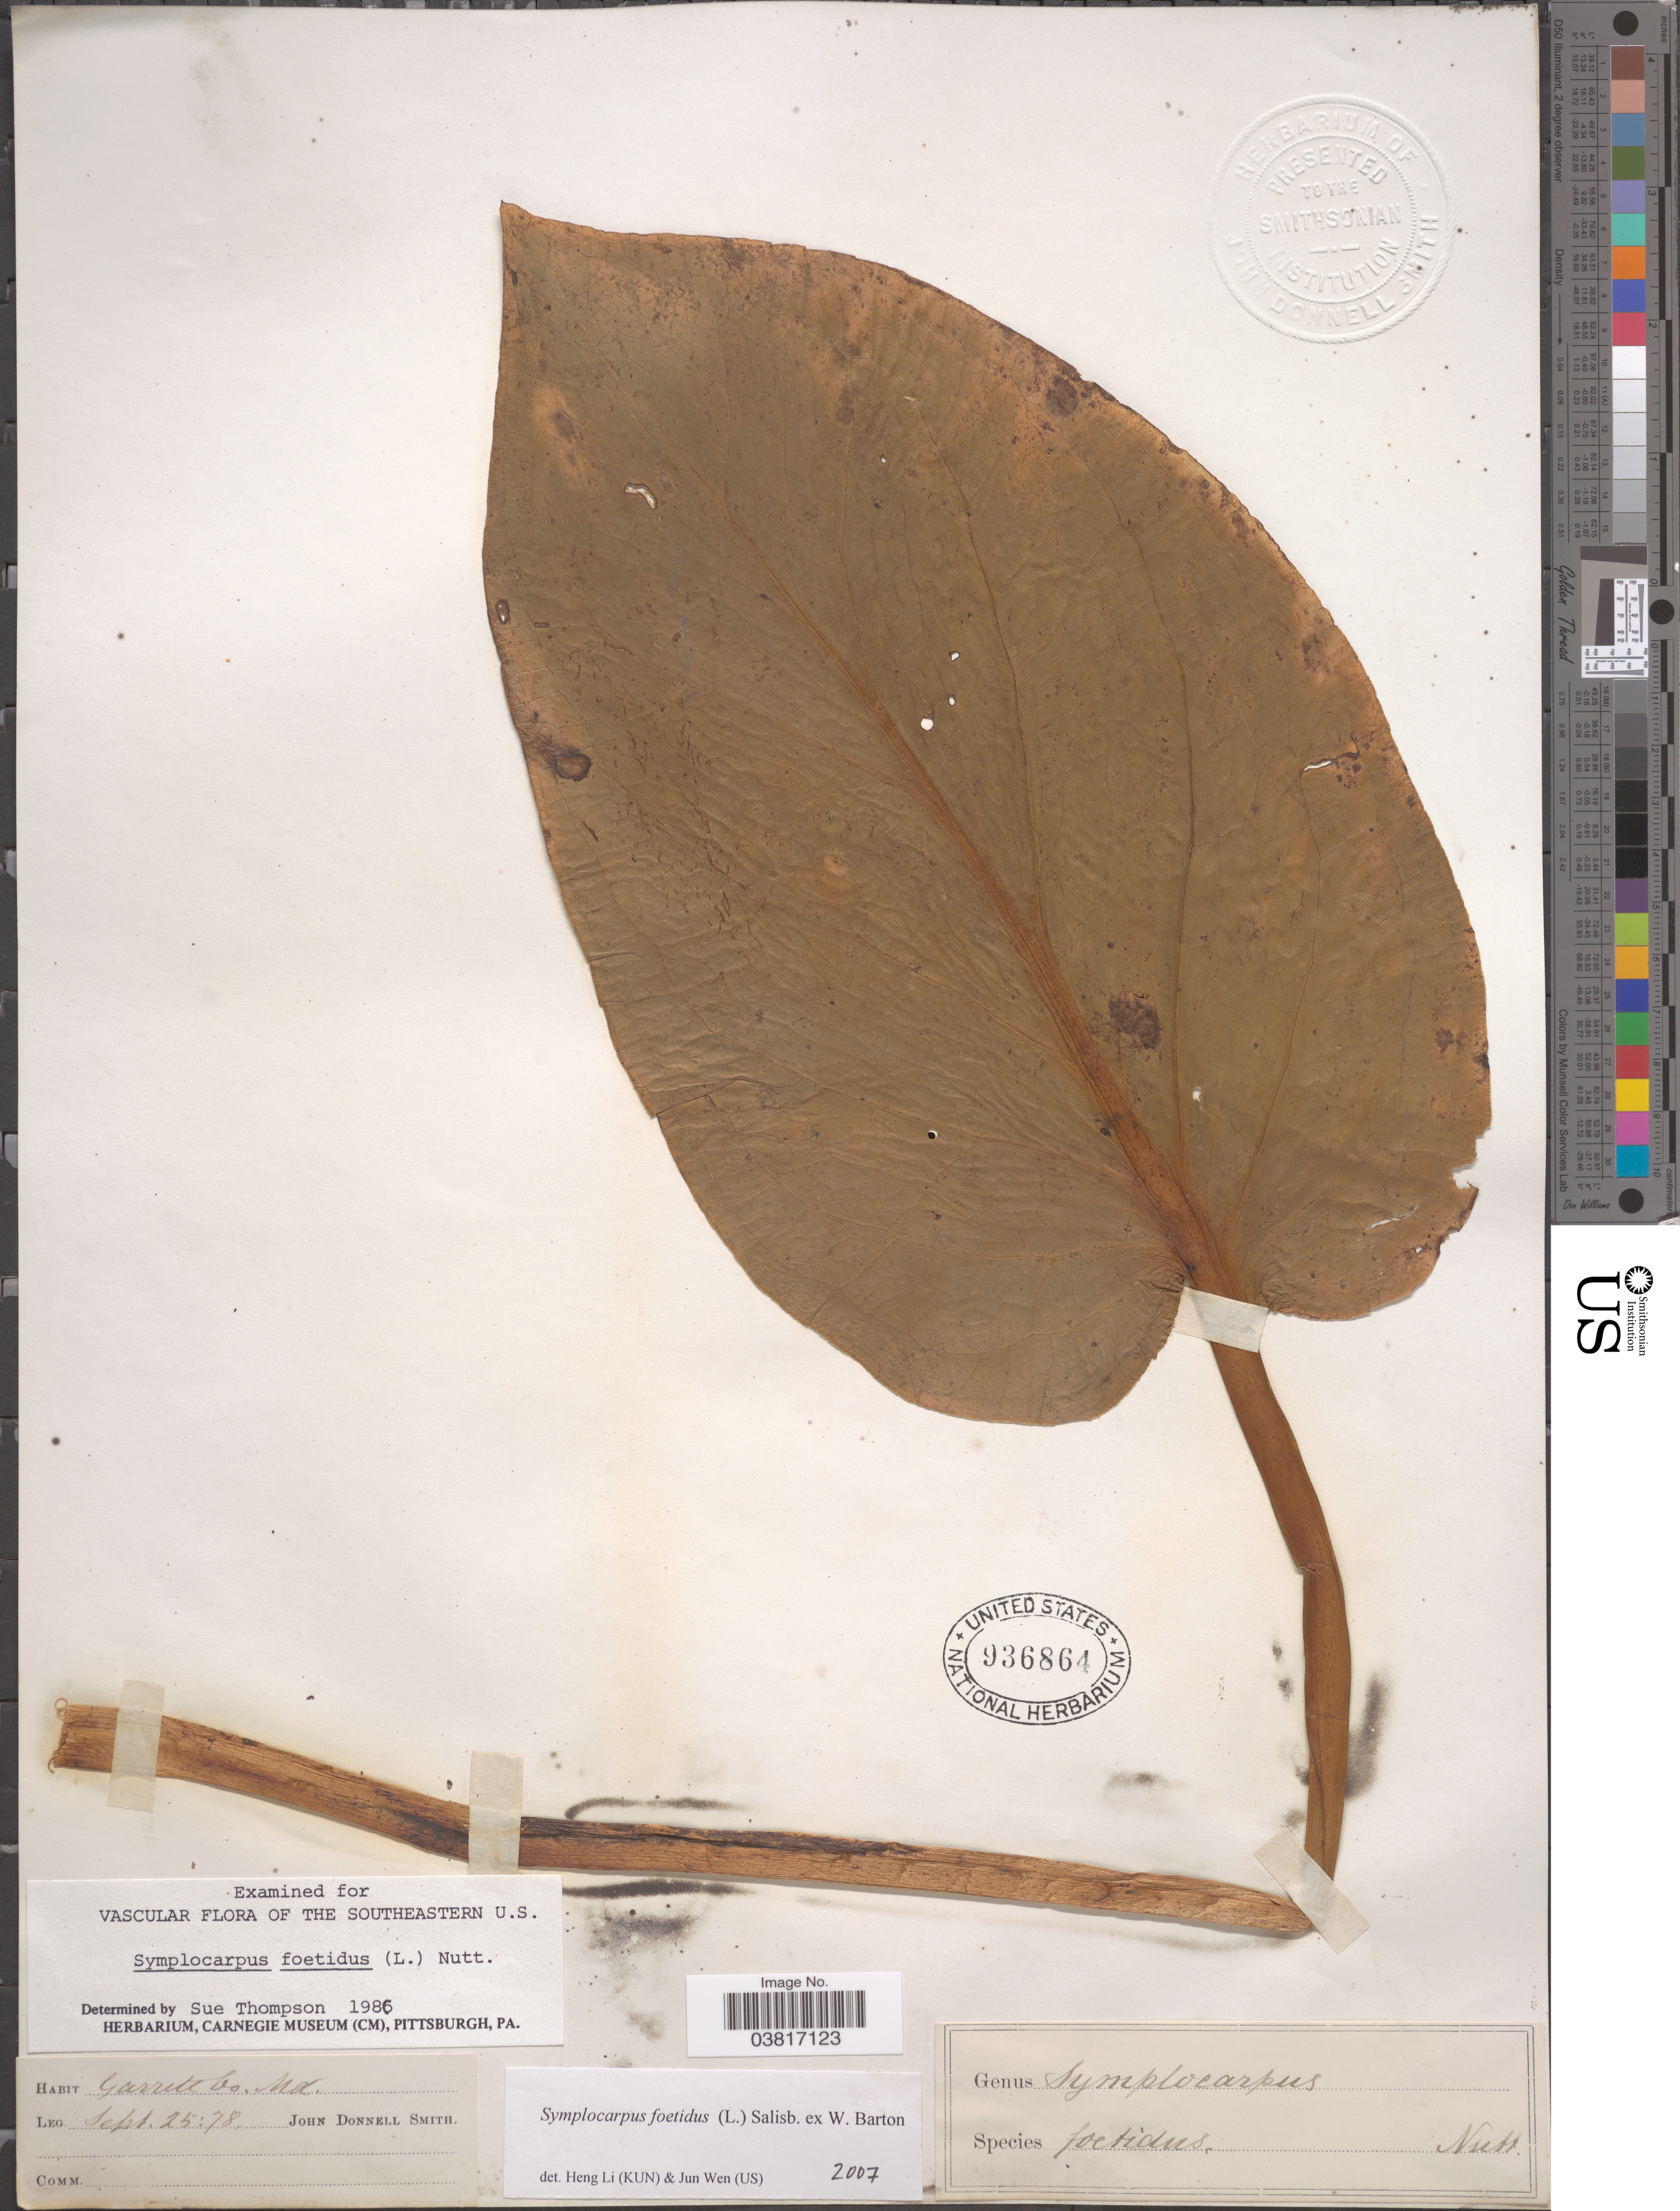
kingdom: Plantae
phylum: Tracheophyta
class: Liliopsida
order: Alismatales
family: Araceae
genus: Symplocarpus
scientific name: Symplocarpus foetidus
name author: (L.) W. Salisb. ex W.P.C. Barton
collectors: J. Donnell Smith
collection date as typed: Transcribed d/m/y: 25/9/78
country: United States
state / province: Maryland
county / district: Garrett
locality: Garrett Co.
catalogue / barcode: US 936864